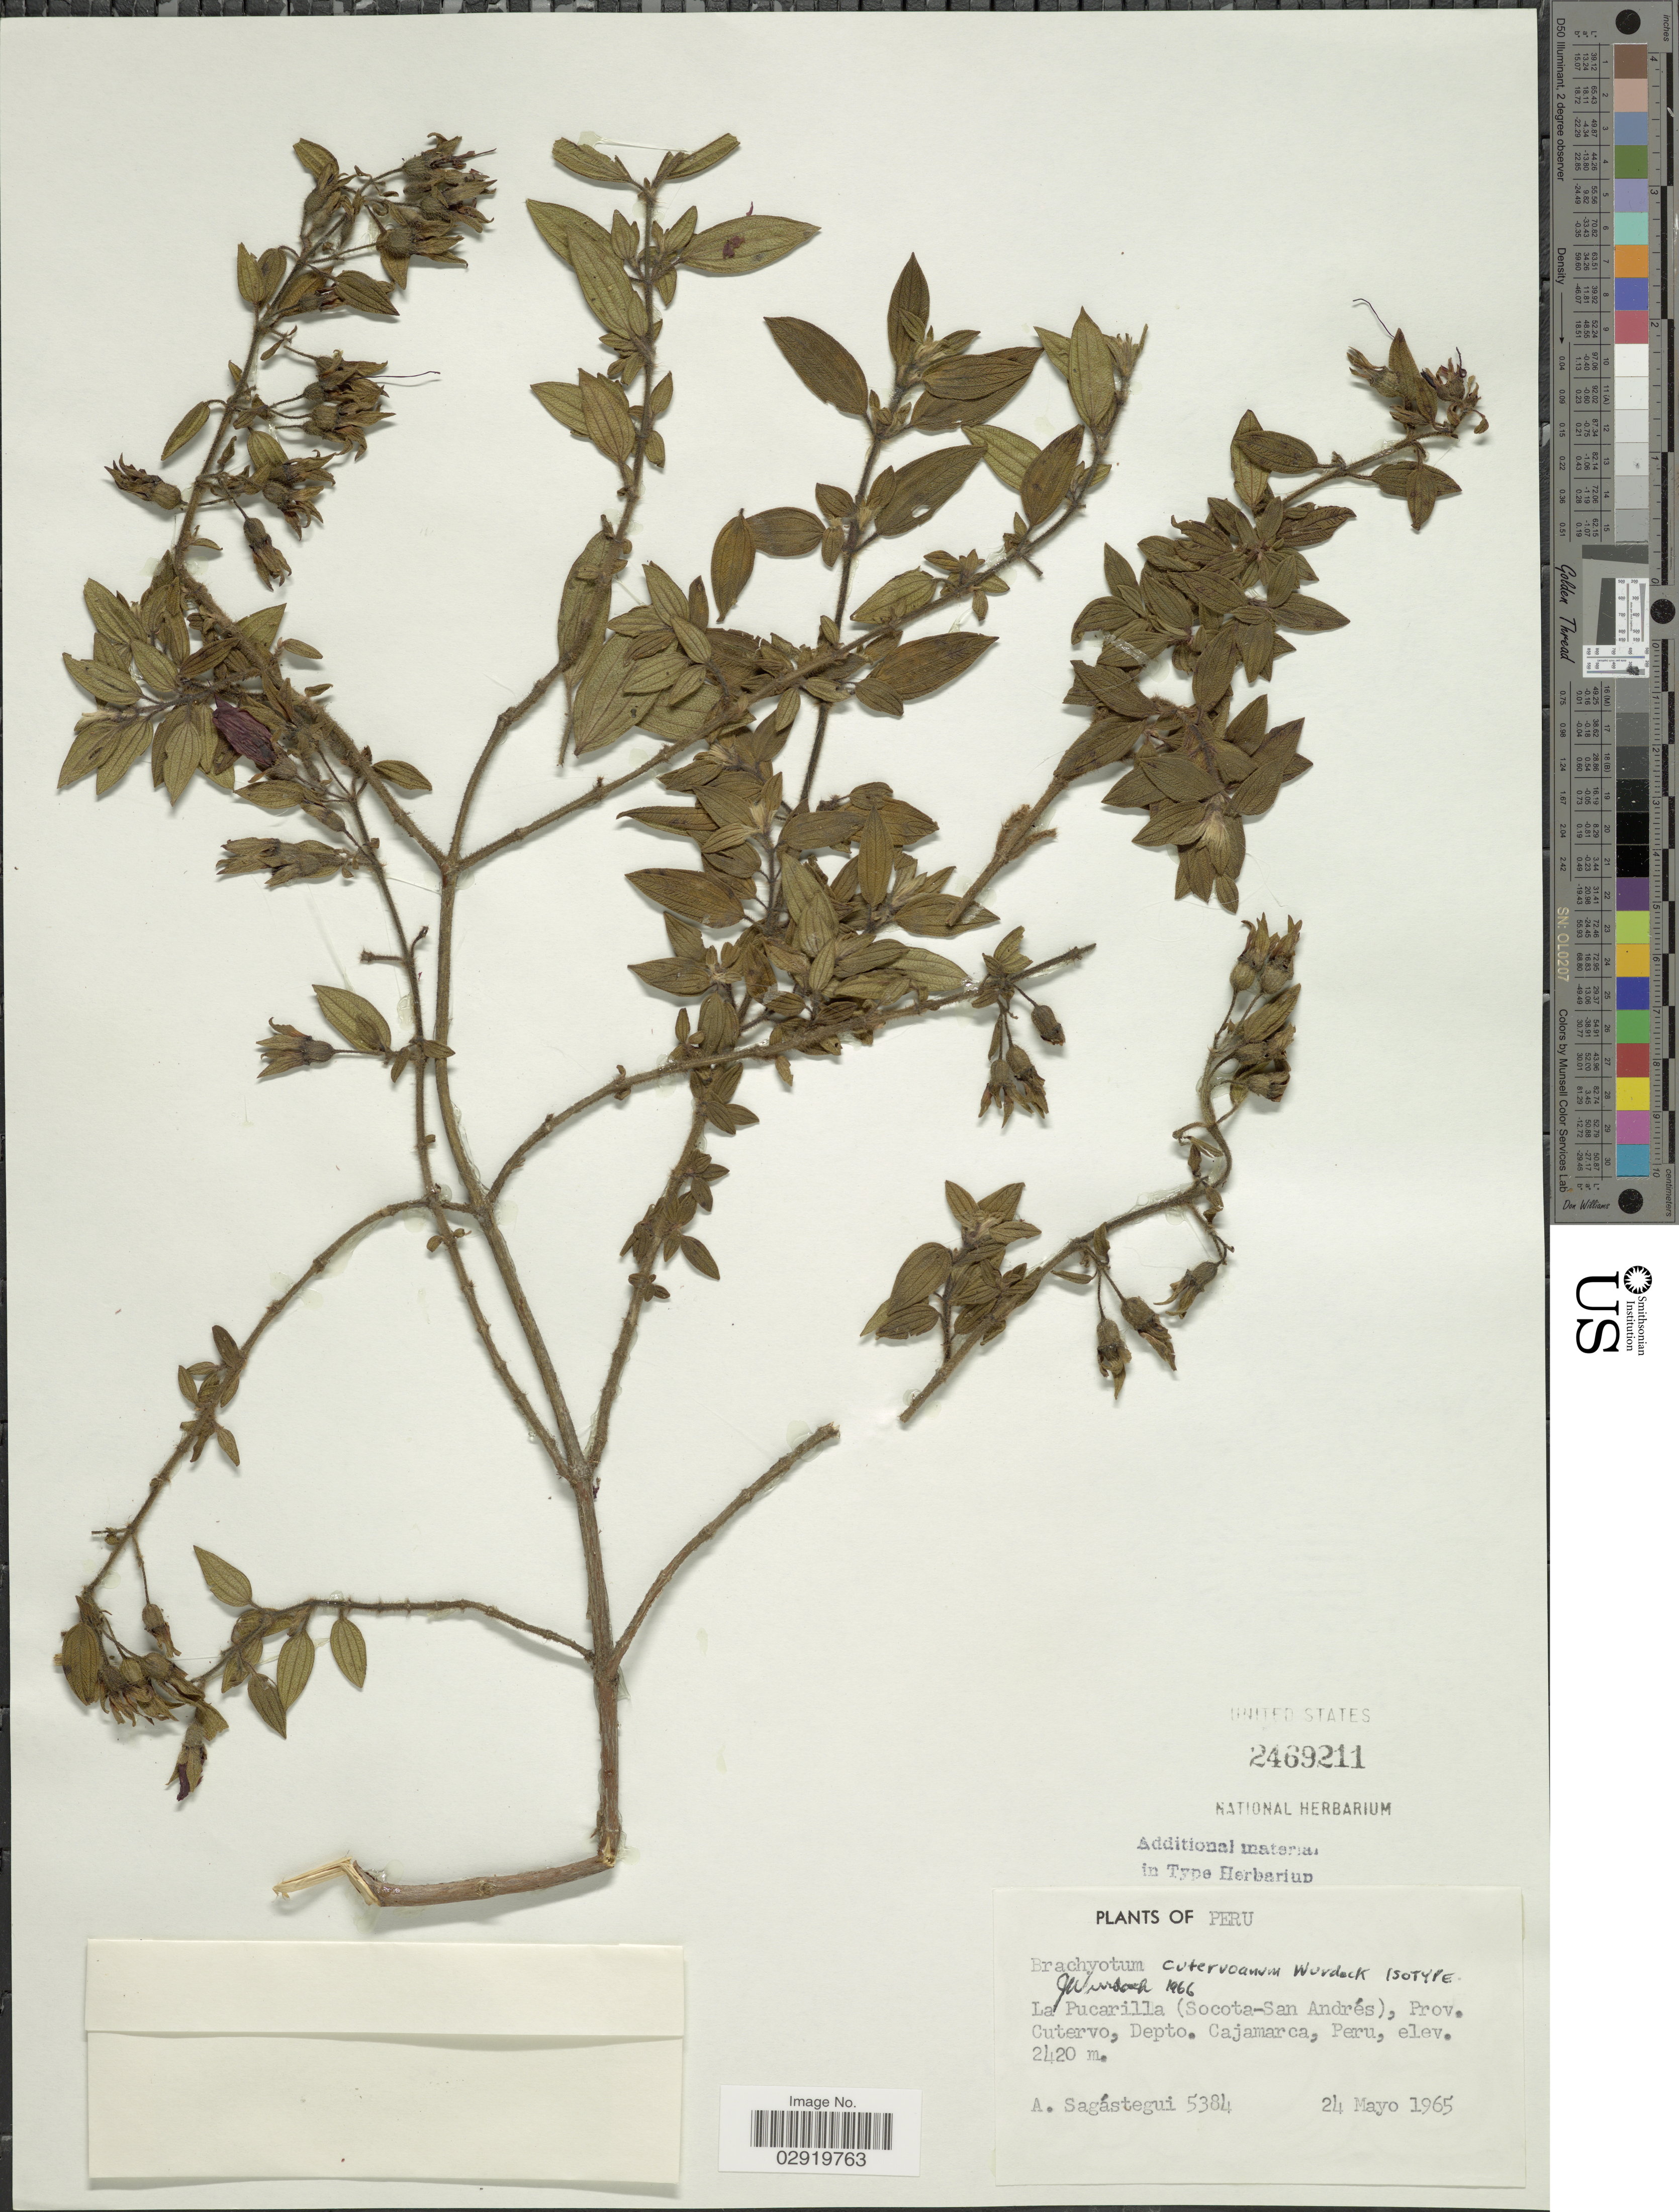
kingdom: Plantae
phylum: Tracheophyta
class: Magnoliopsida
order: Myrtales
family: Melastomataceae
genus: Brachyotum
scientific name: Brachyotum cutervoanum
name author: Wurdack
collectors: A. Sagastegui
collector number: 5384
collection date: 1965-05-24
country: Peru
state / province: Cajamarca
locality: La Pucarilla (Socota-San Andrés), Prov. Cutervo, Depto. Cajamarca.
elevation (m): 2420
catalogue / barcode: US 2469211